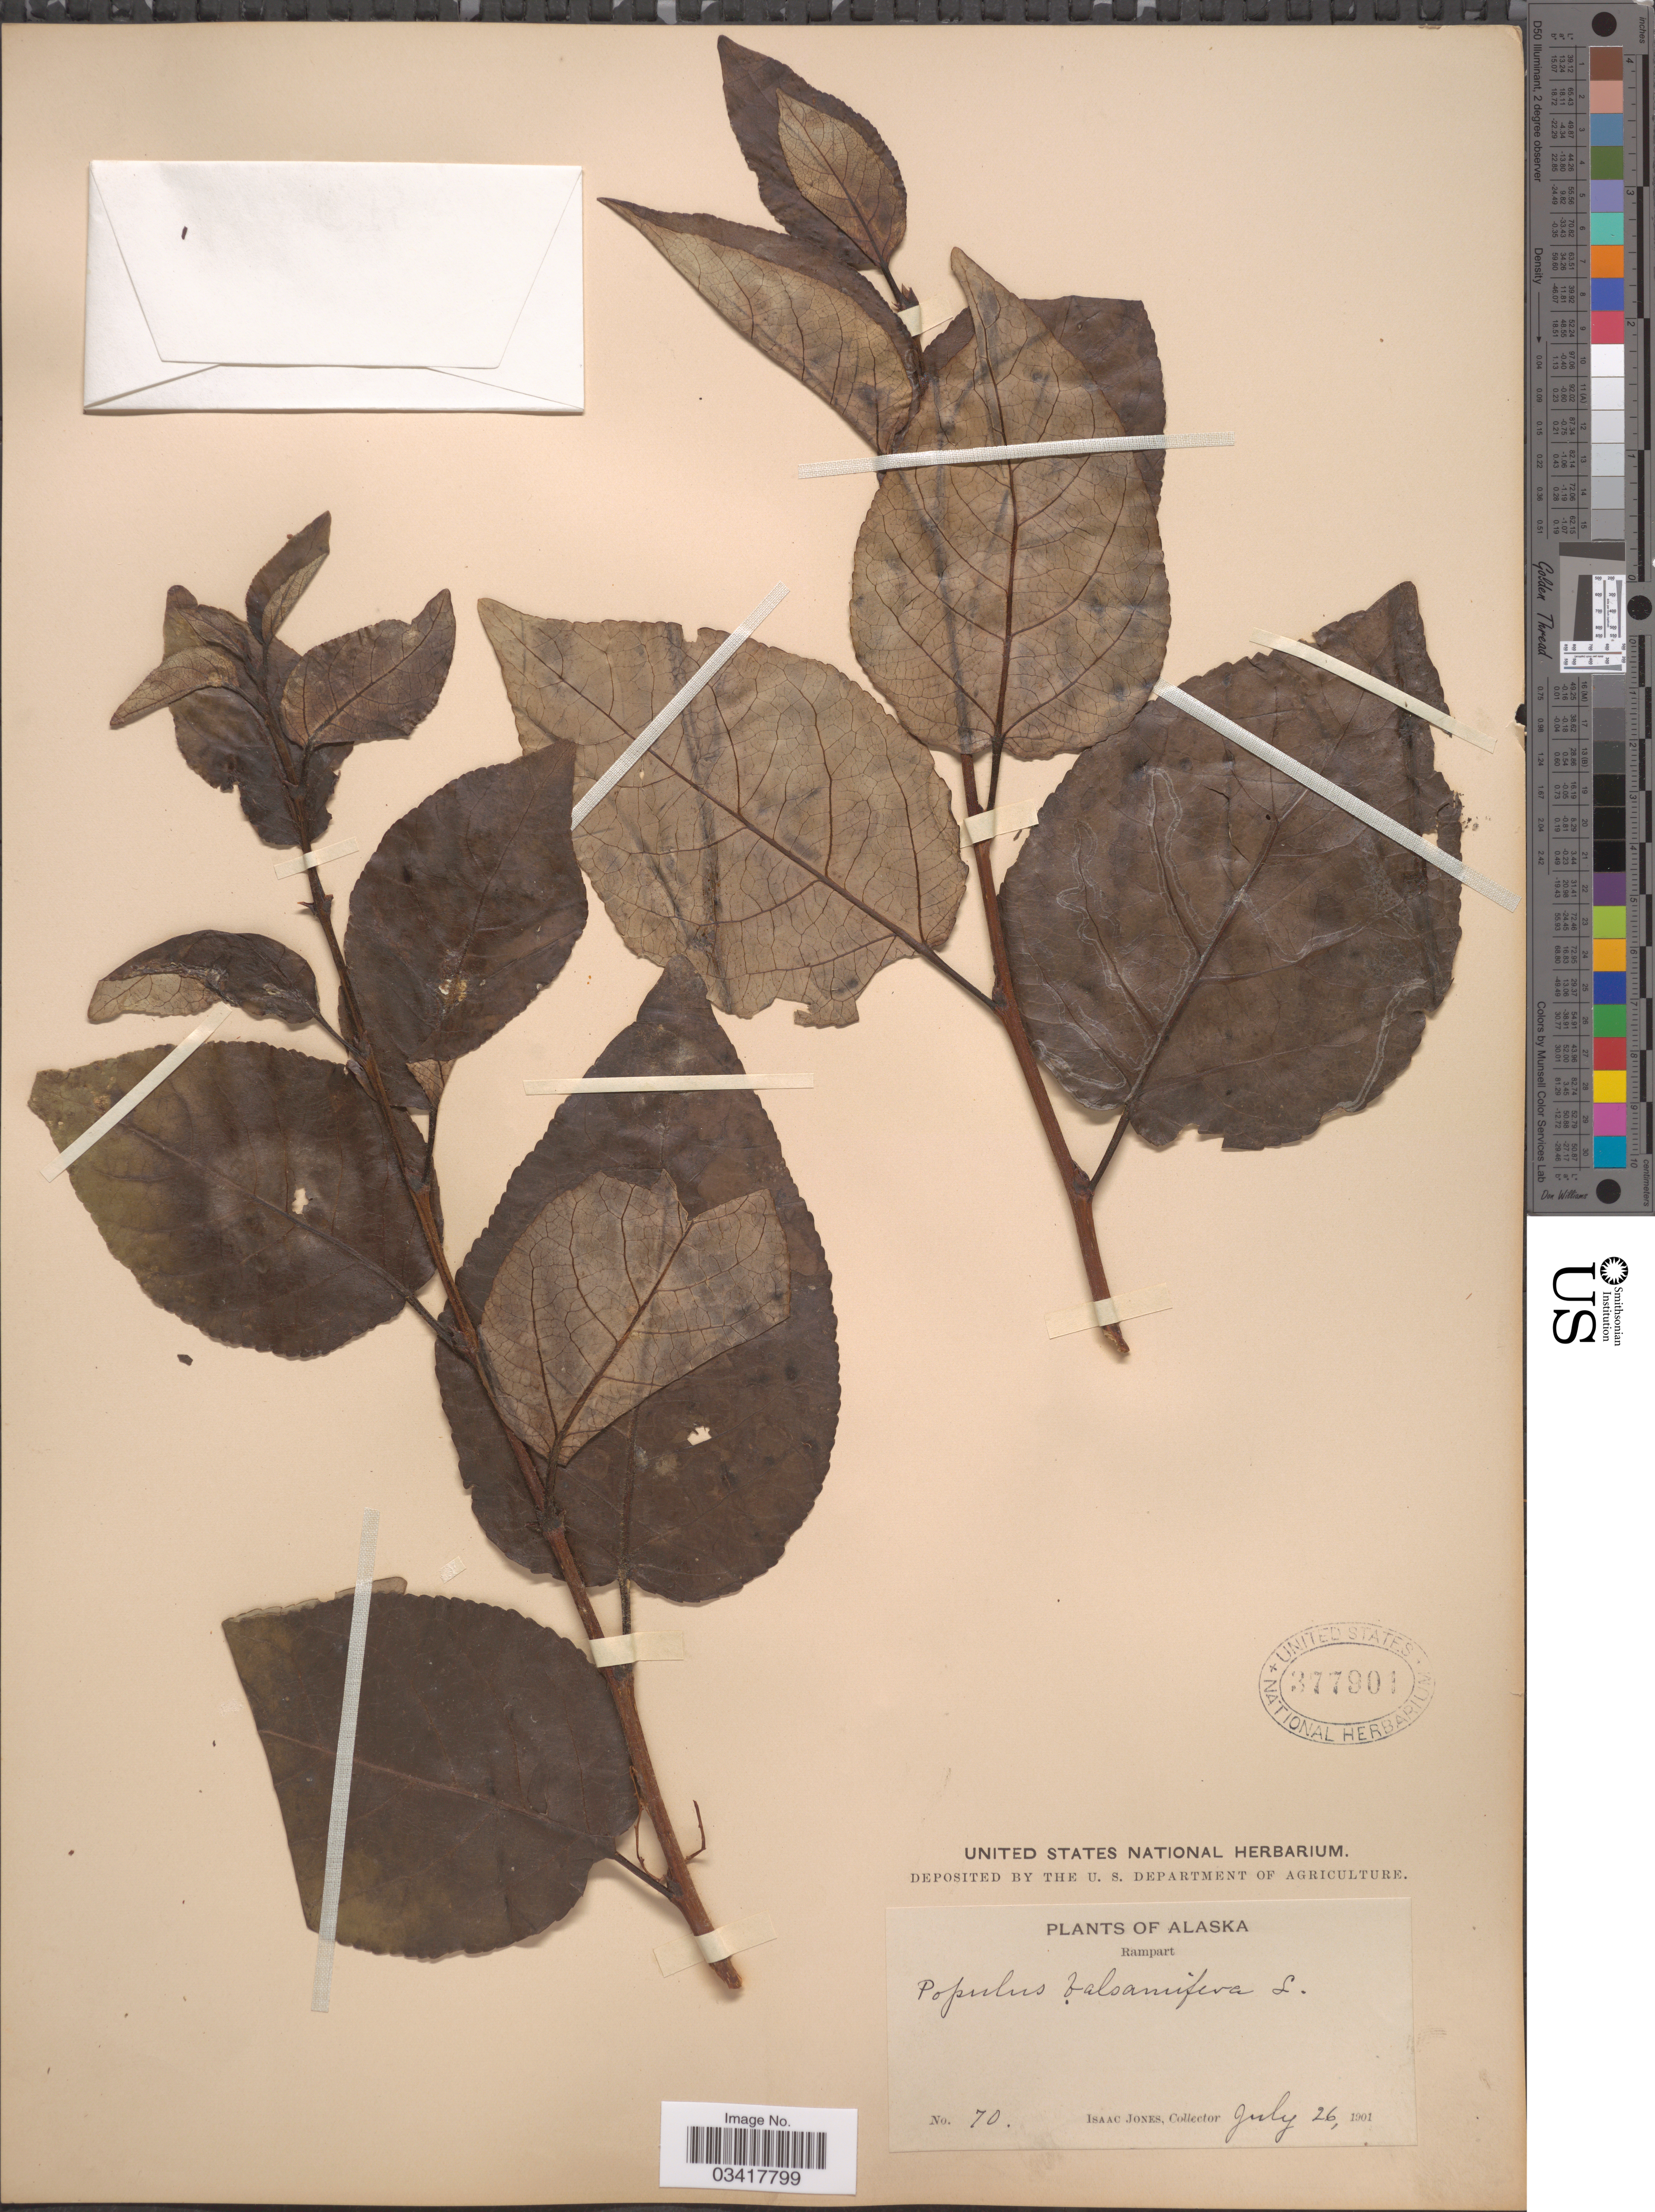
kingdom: Plantae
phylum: Tracheophyta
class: Magnoliopsida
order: Malpighiales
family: Salicaceae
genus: Populus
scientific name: Populus balsamifera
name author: L.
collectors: I. Jones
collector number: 70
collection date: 1901-07-26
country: United States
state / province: Alaska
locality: Rampart.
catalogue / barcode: US 377901